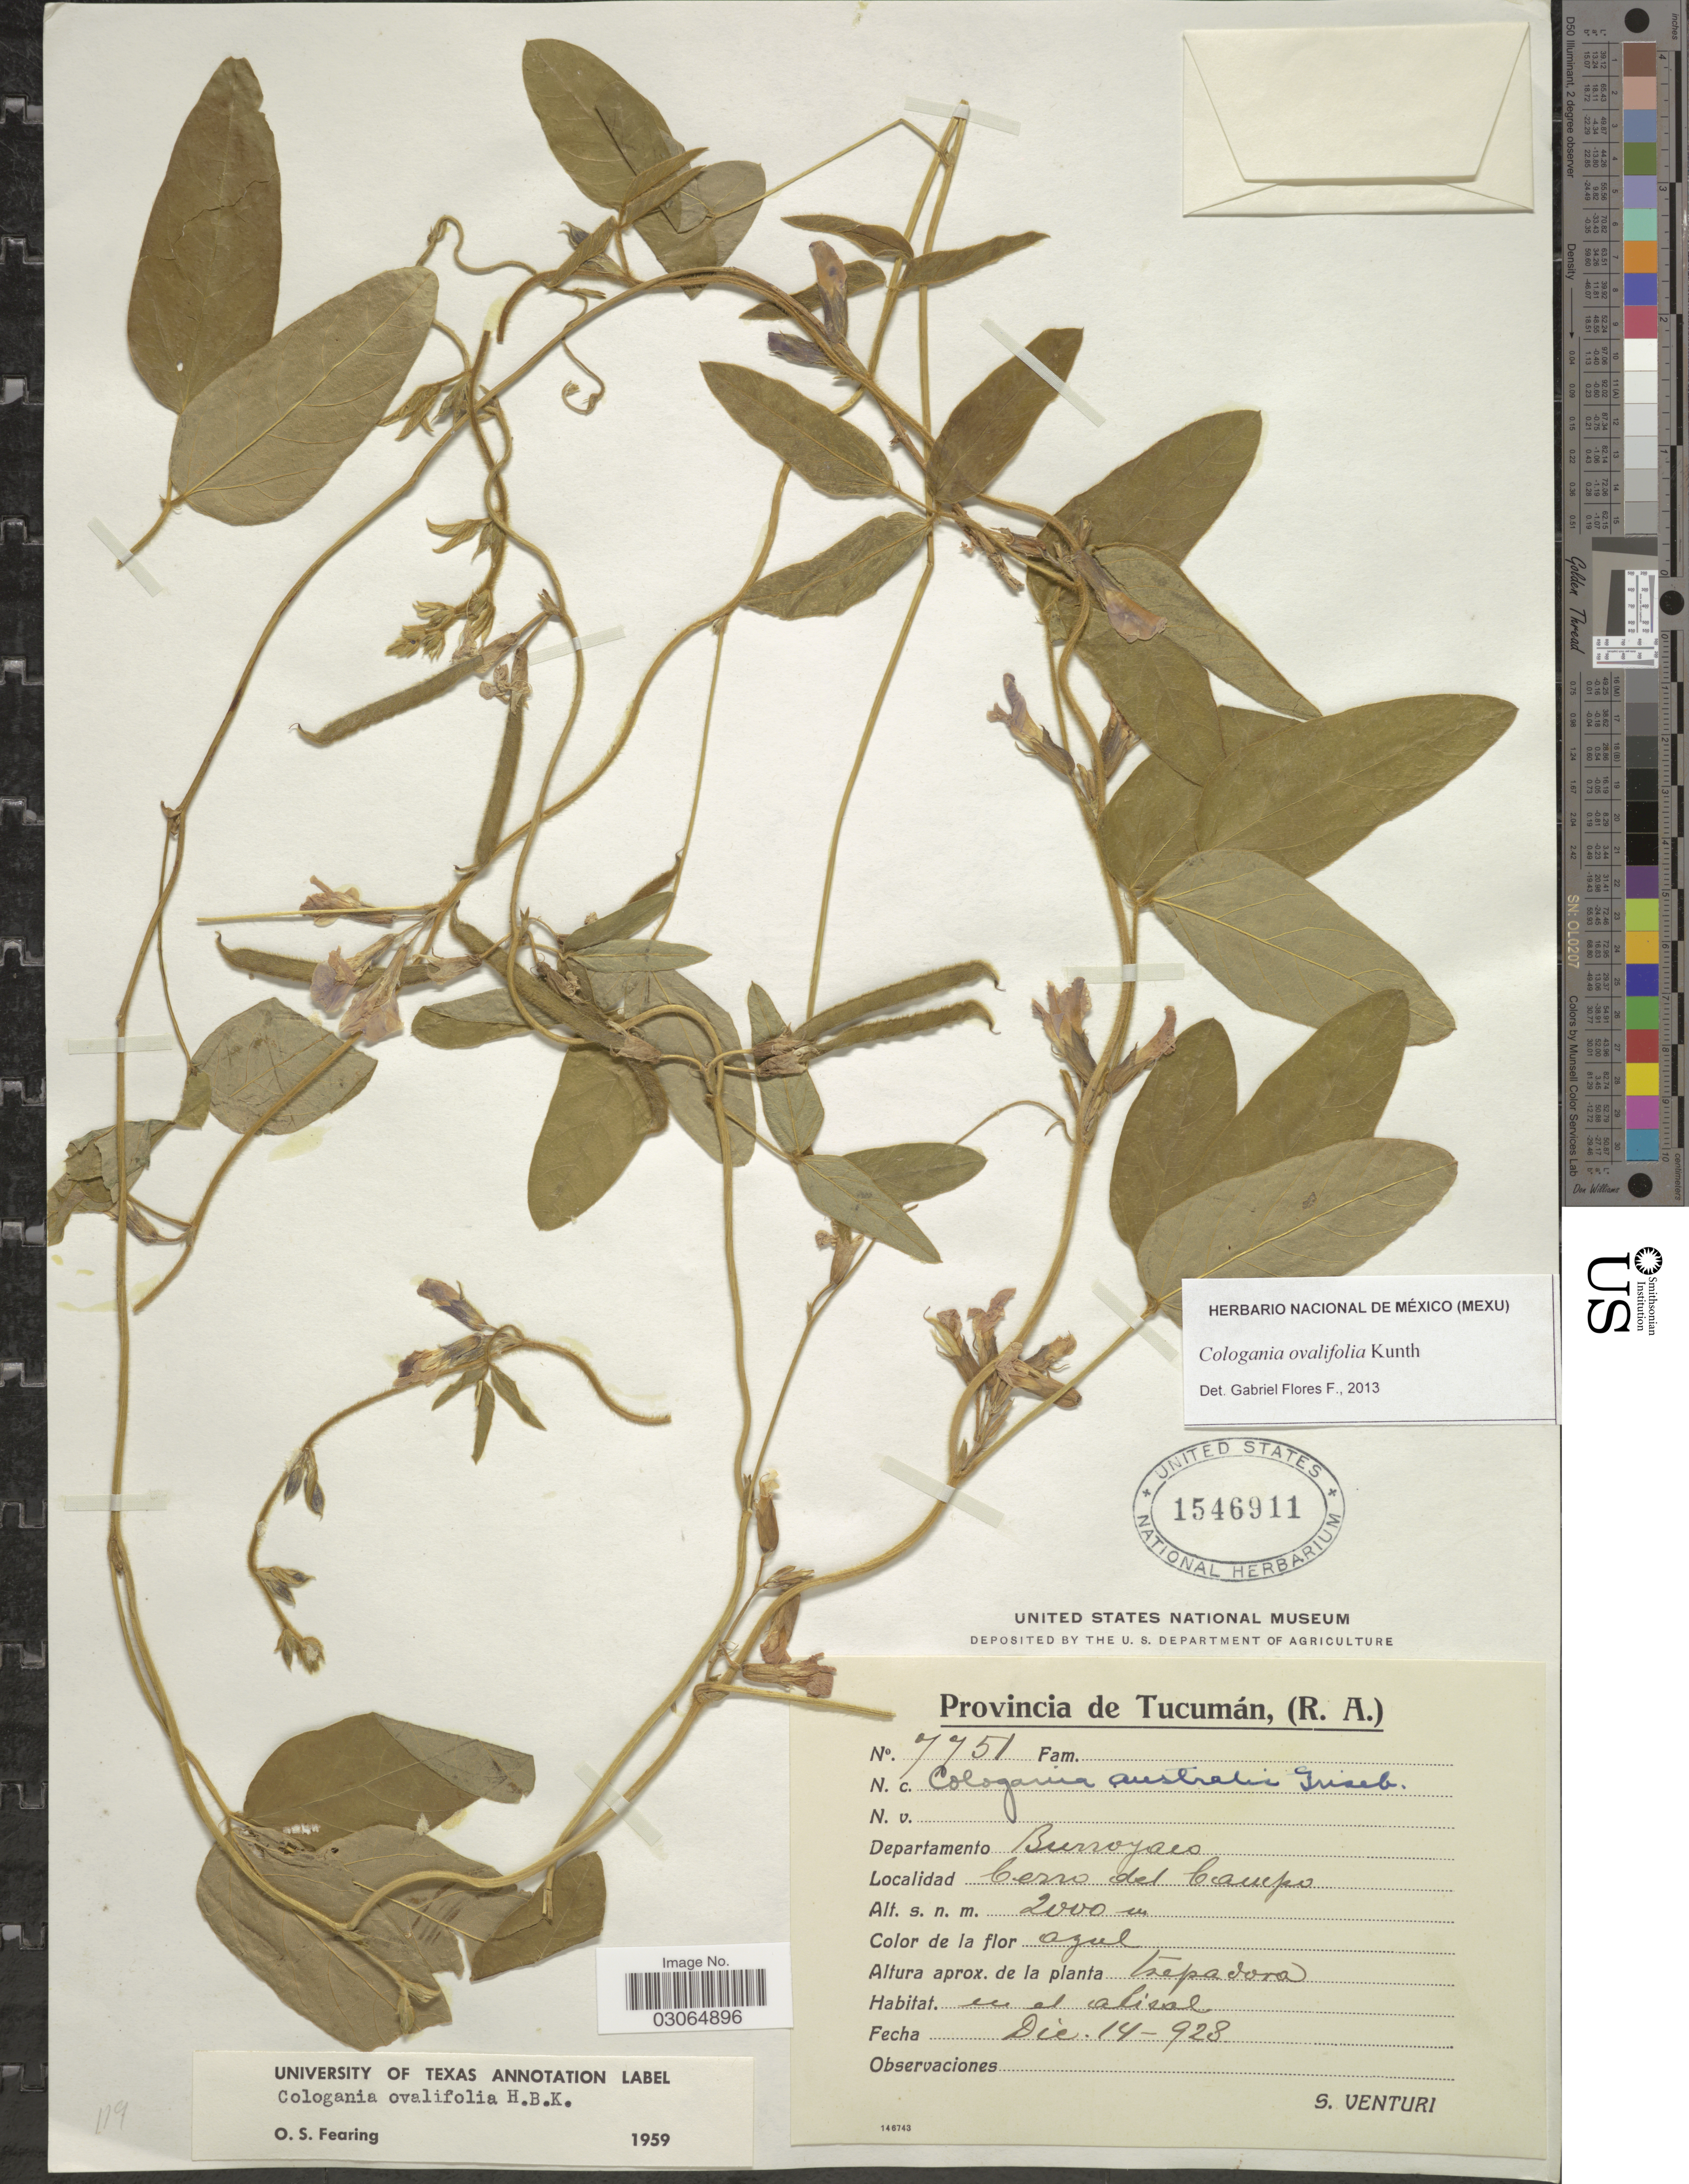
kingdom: Plantae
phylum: Tracheophyta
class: Magnoliopsida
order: Fabales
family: Fabaceae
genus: Cologania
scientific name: Cologania broussonetii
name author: (Balb.) DC.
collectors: S. Venturi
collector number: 7751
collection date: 1928-12-14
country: Argentina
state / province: Tucuman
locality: Departamento Burroyaco. Cerro del Campo.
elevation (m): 2000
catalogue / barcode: US 1546911